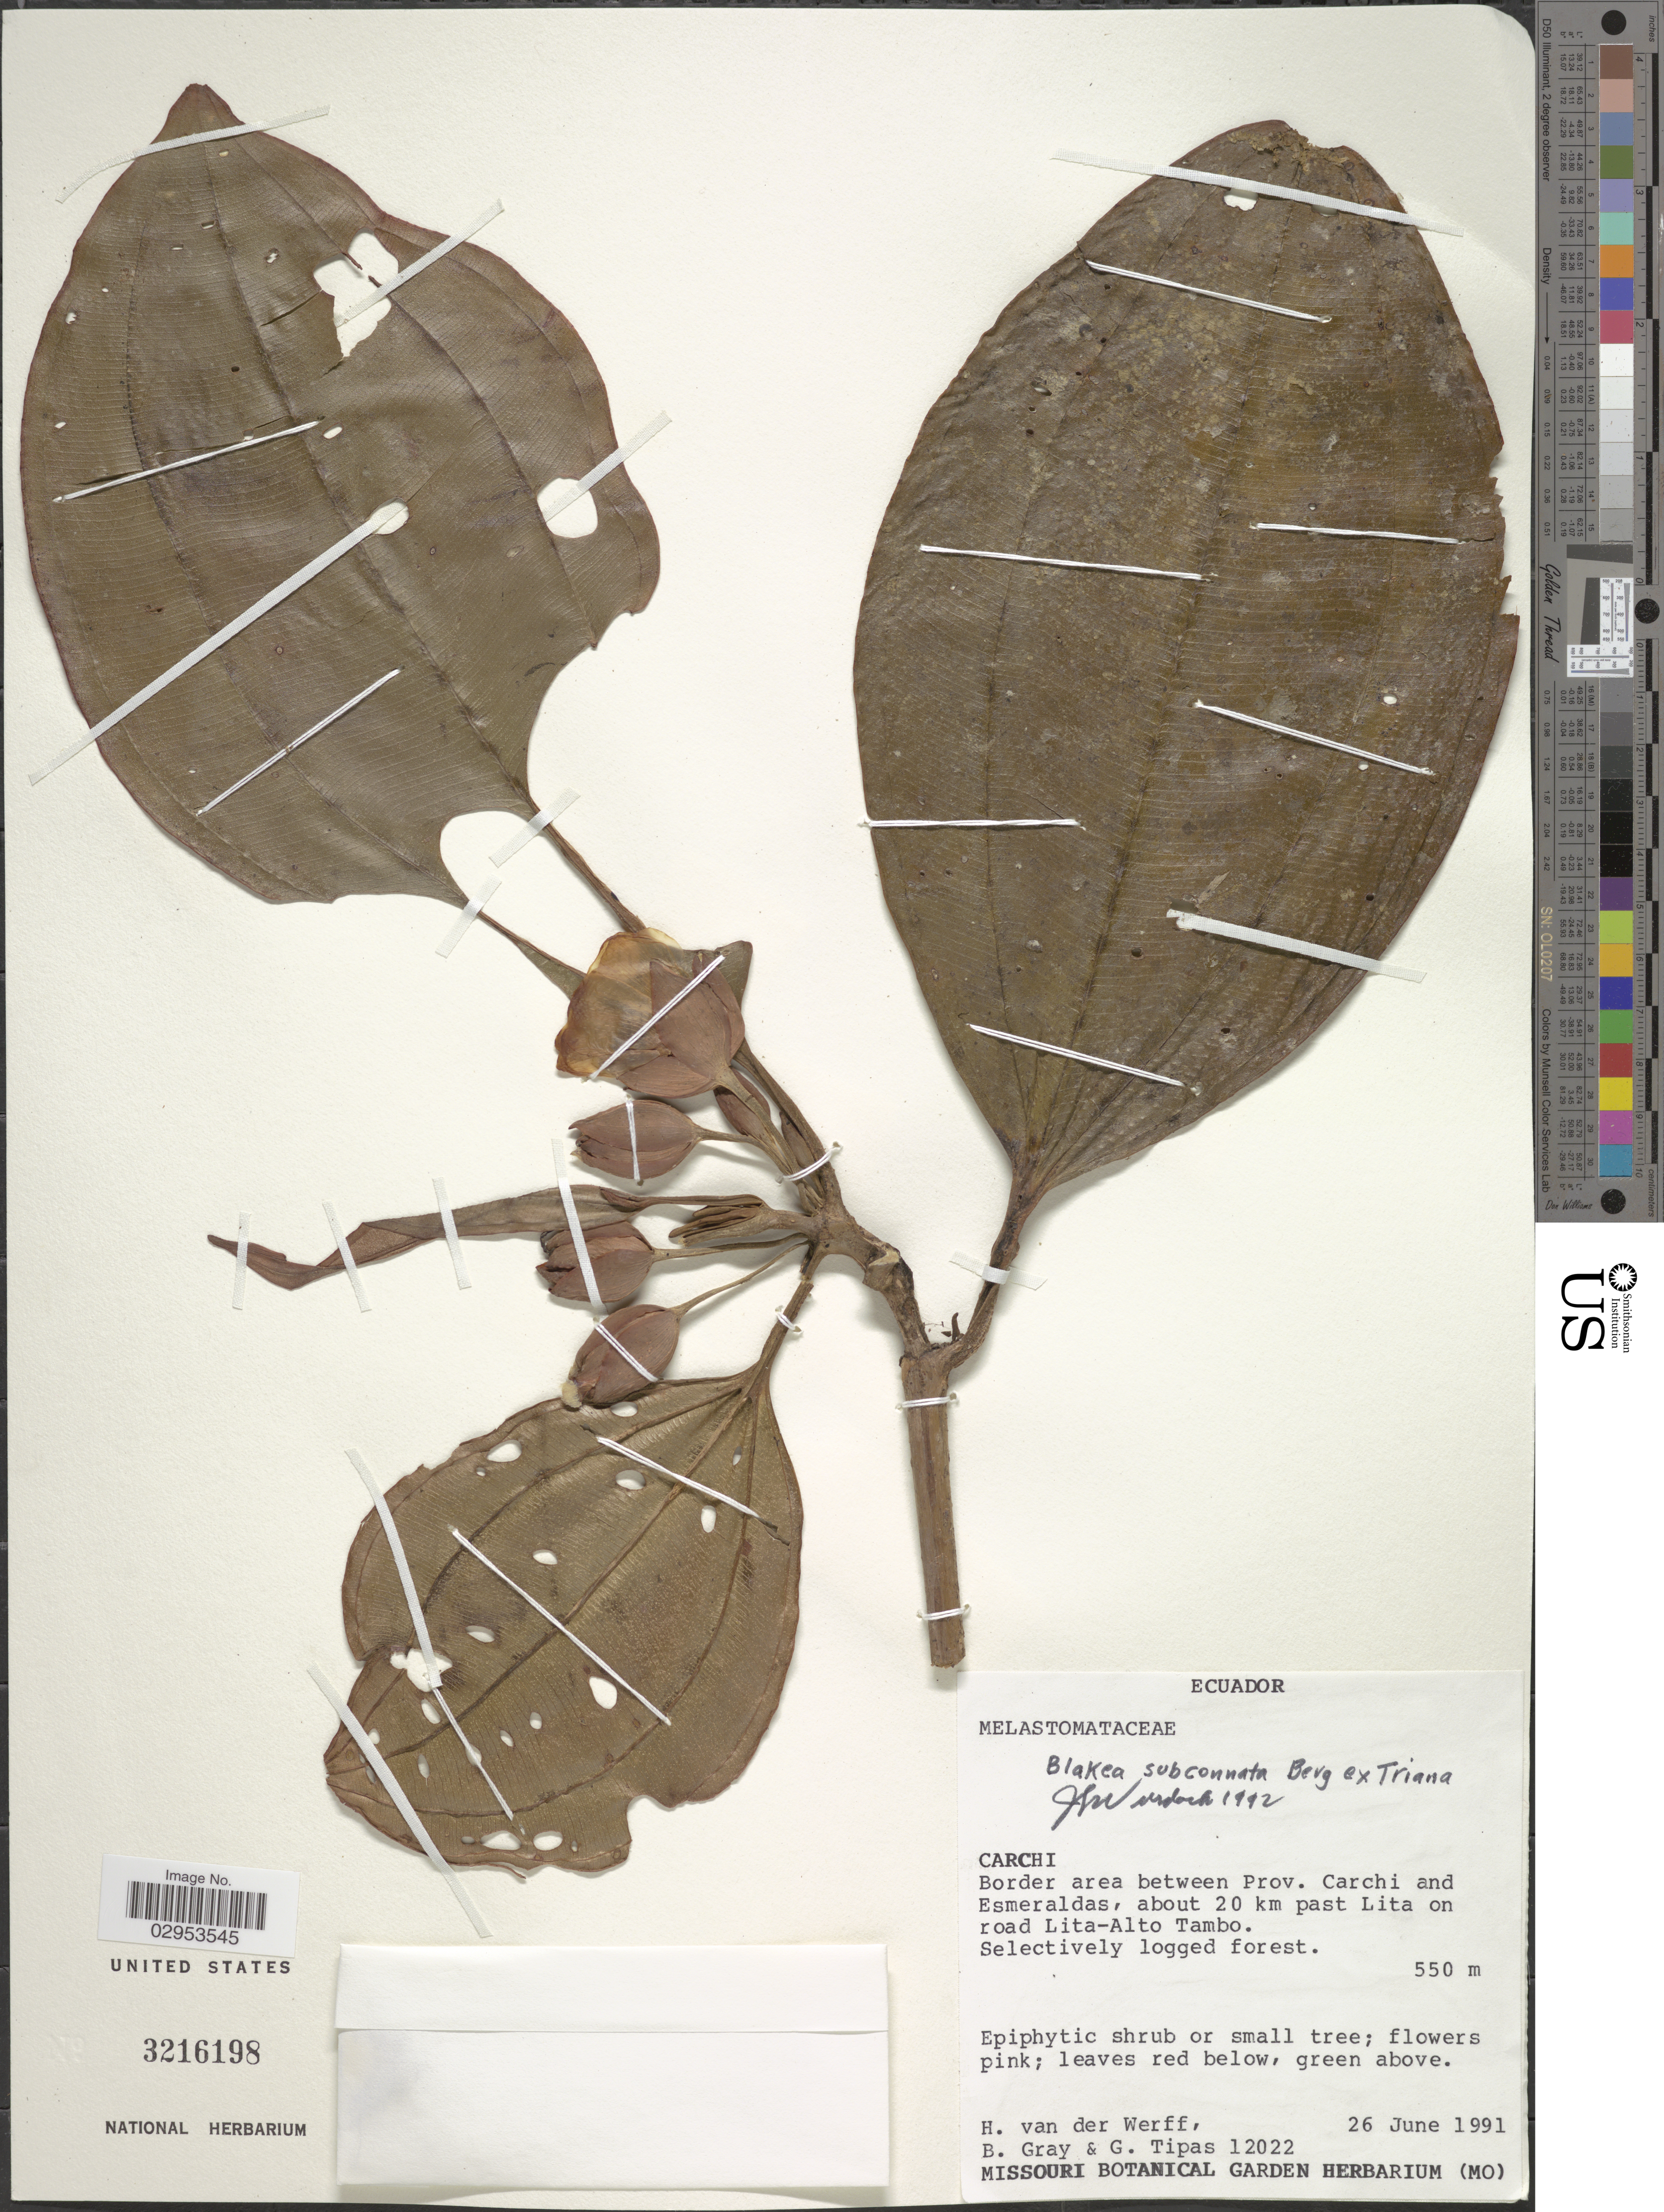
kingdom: Plantae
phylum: Tracheophyta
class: Magnoliopsida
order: Myrtales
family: Melastomataceae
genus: Blakea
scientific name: Blakea subconnata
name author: O. Berg ex Triana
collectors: H. van der Werff, B. Gray & G. Tipas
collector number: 12022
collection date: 1991-06-26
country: Ecuador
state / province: Carchi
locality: Border area between Prov. Carchi and Esmeraldas, about 20 km past Lita on road Lita-Alto Tambo.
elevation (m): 550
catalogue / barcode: US 3216198